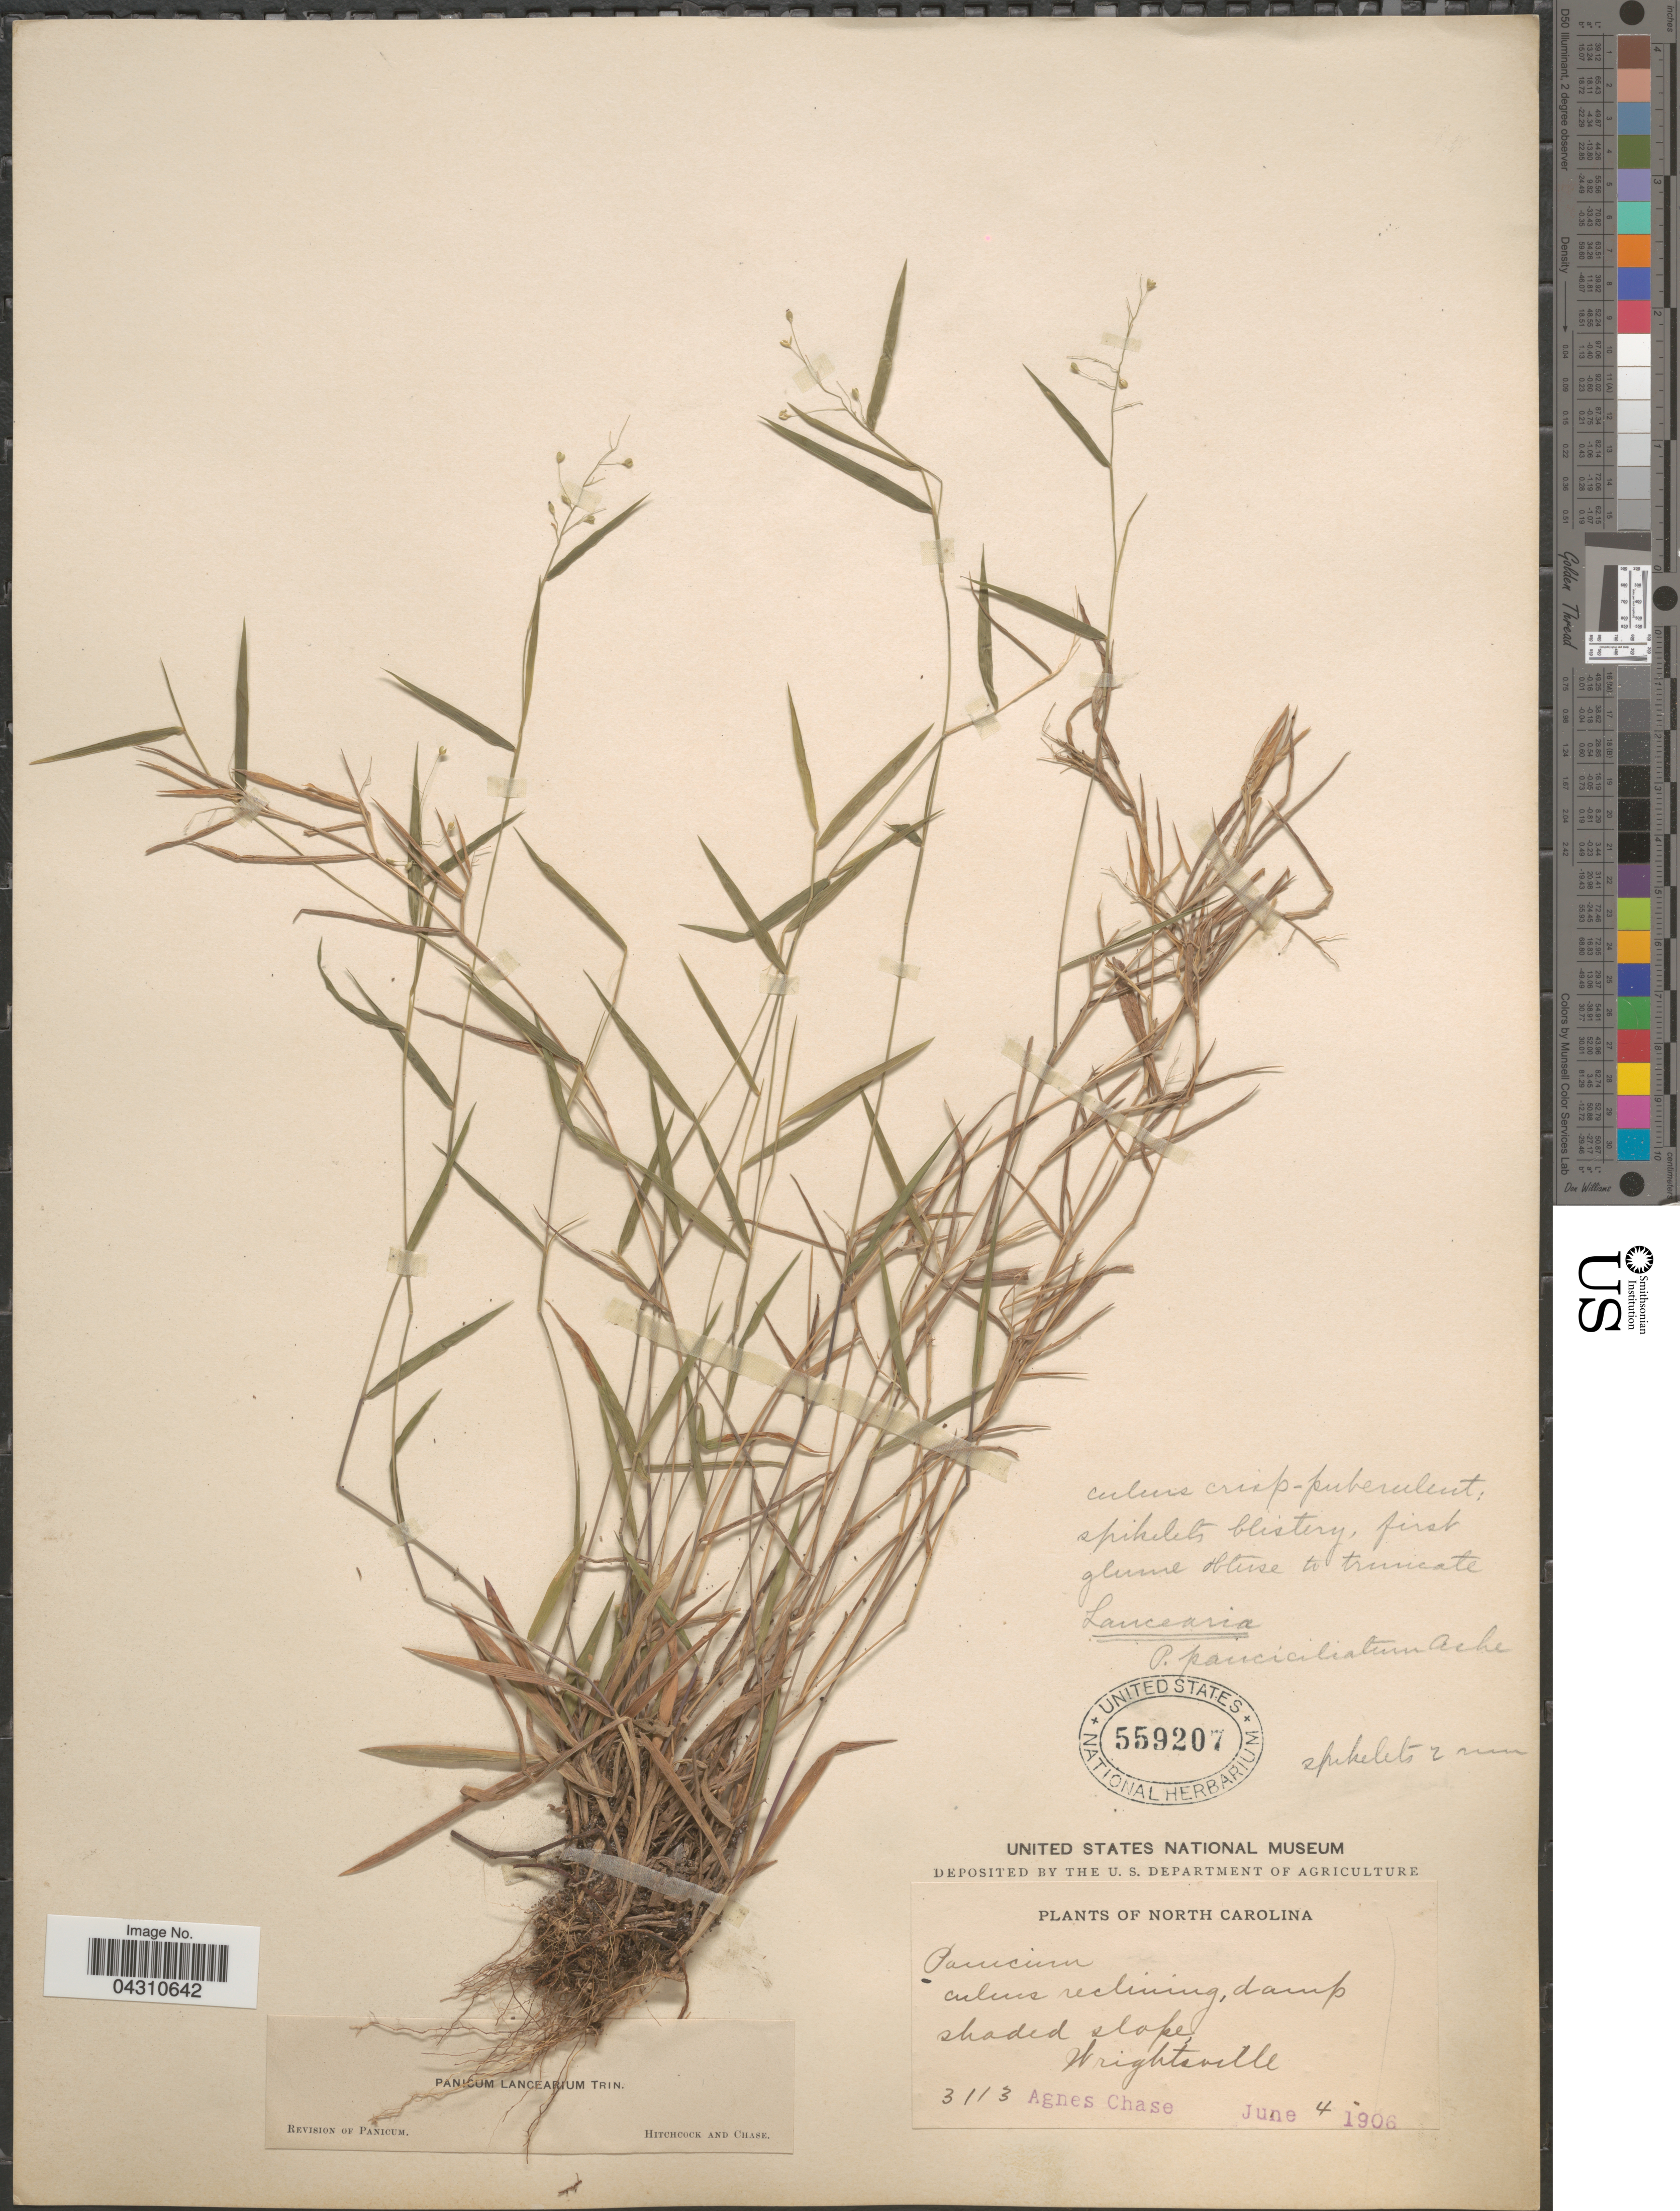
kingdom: Plantae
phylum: Tracheophyta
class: Liliopsida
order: Poales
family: Poaceae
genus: Dichanthelium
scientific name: Dichanthelium portoricense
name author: (Desv. ex Ham.) B.F. Hansen & Wunderlin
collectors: A. Chase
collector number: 3113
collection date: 1906-06-04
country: United States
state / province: North Carolina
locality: Damp shaded slope, Wrightsville.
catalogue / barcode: US 559207